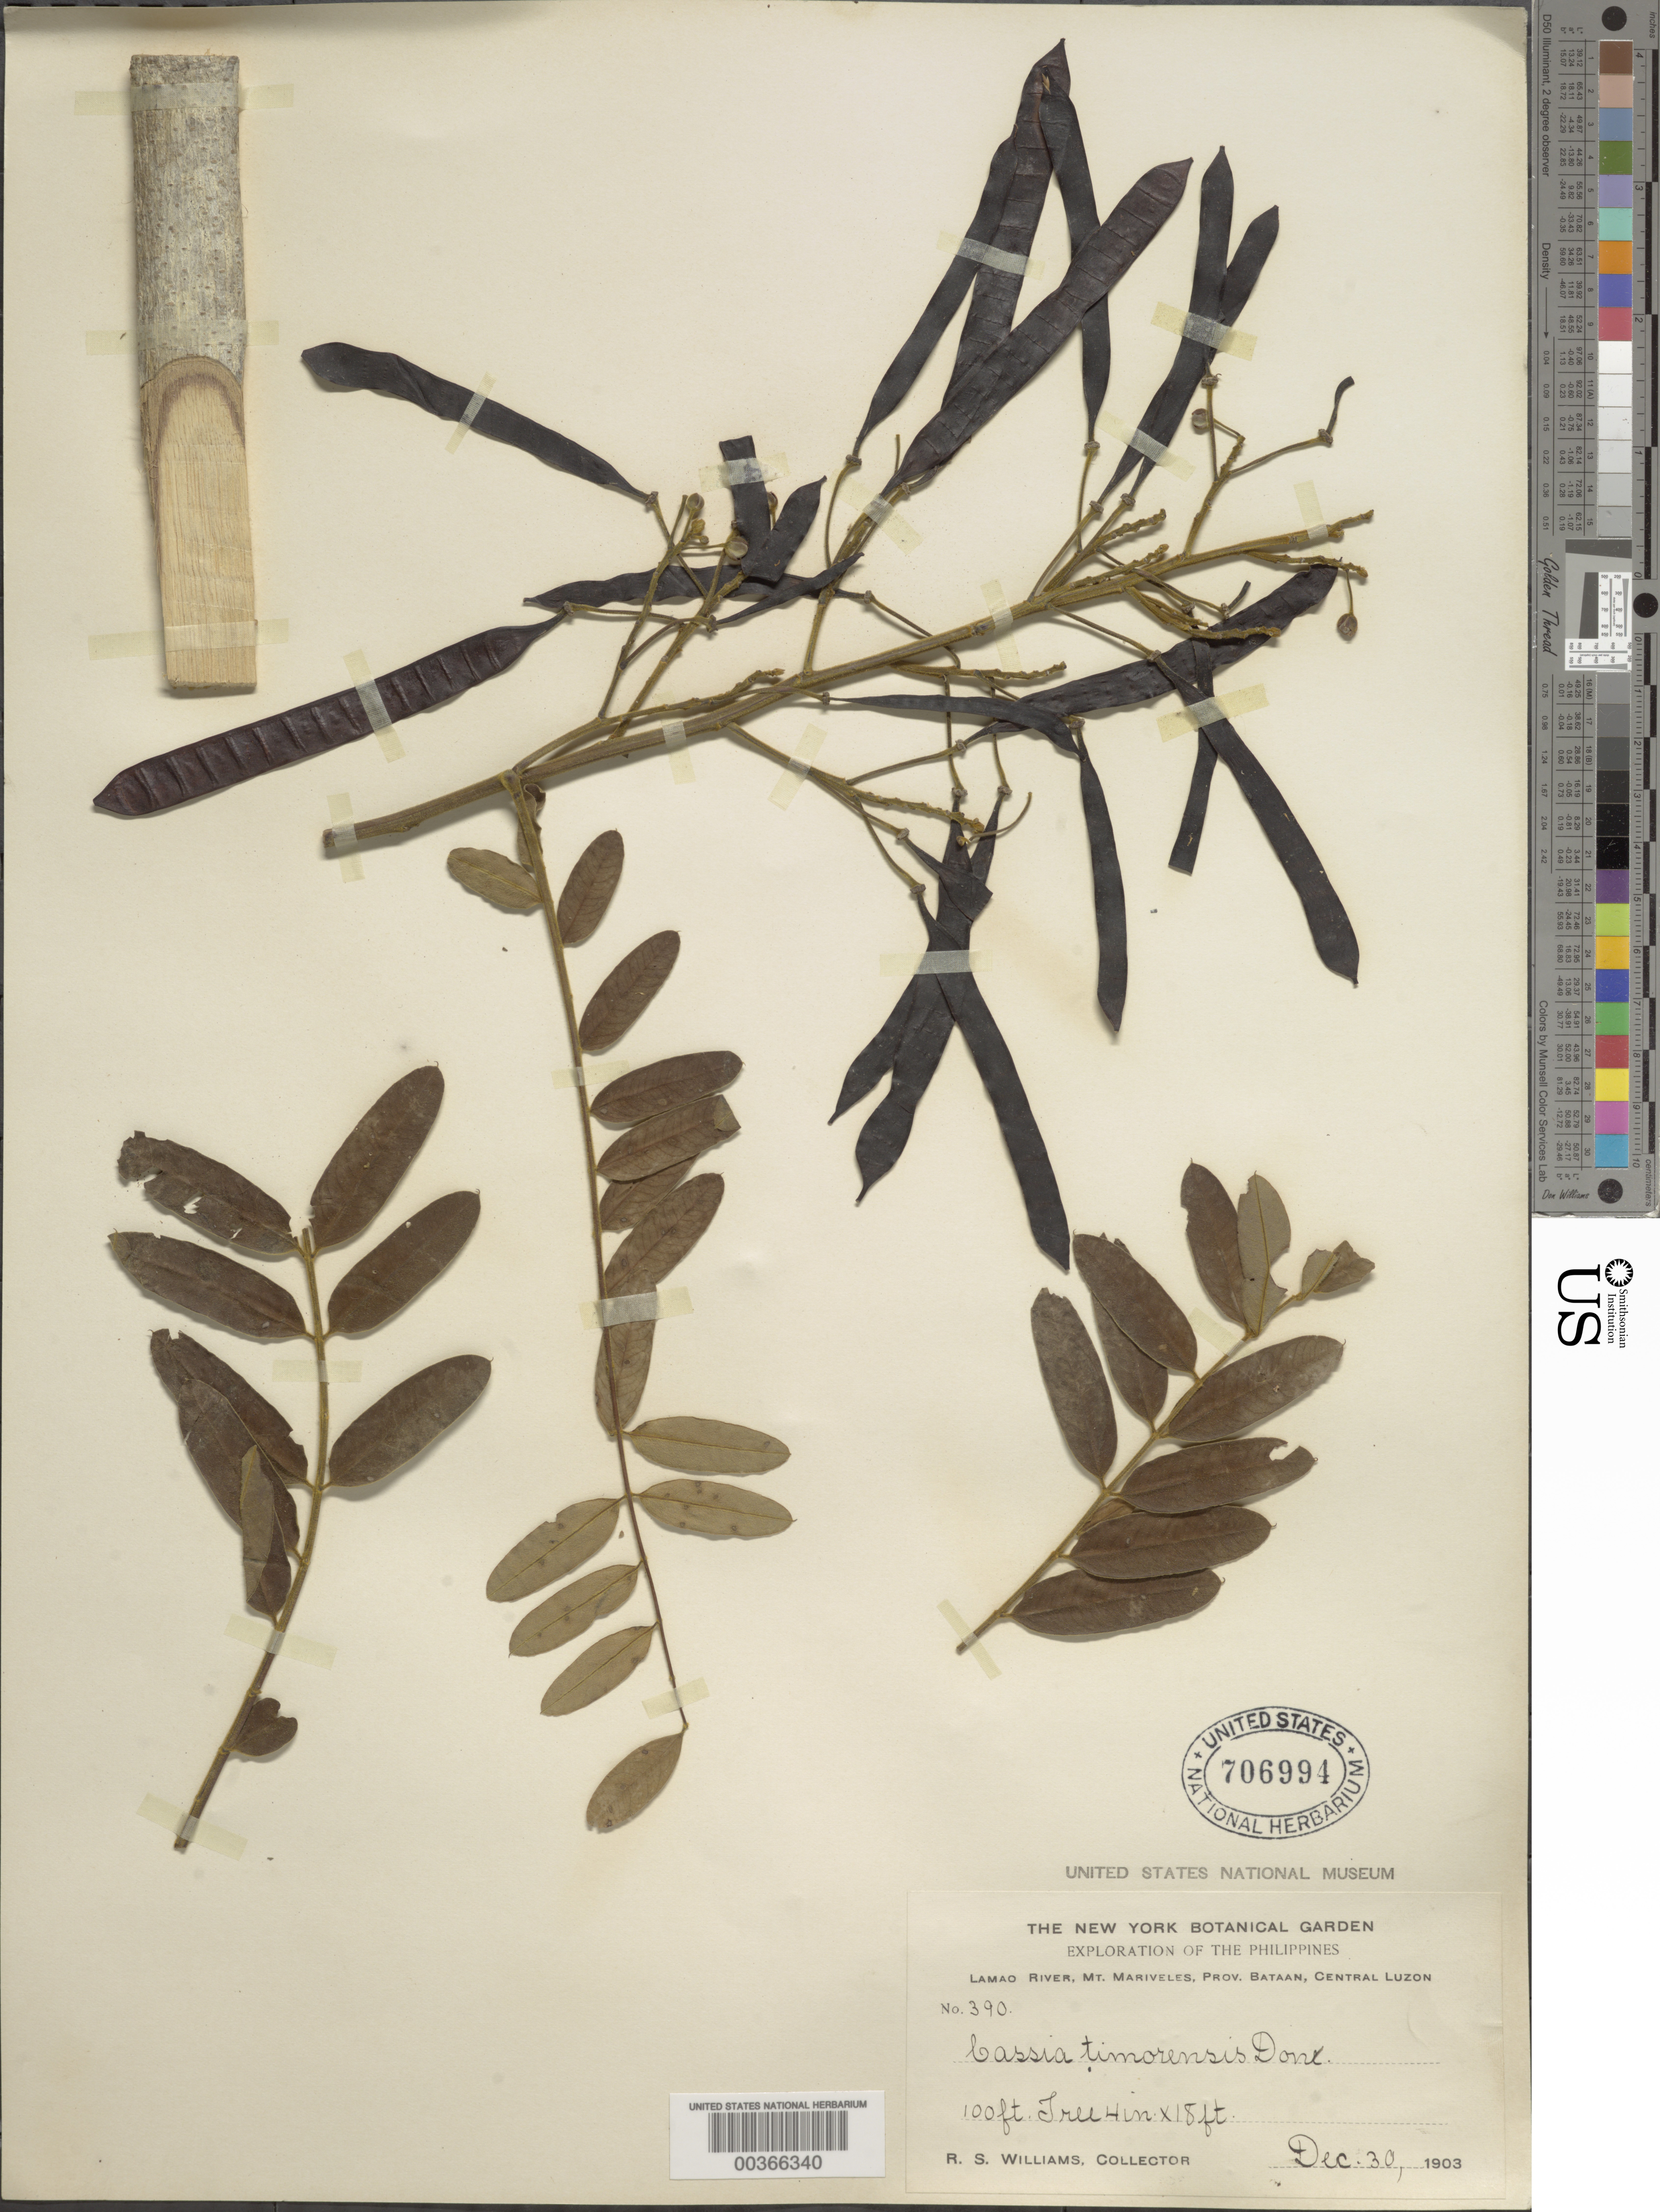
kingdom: Plantae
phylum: Tracheophyta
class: Magnoliopsida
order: Fabales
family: Fabaceae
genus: Senna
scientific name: Senna timorensis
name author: (DC.) H.S. Irwin & Barneby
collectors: R. S. Williams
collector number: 390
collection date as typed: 30 Dec 1903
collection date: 1903-12-30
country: Philippines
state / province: Central Luzon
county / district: Bataan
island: Luzon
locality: Lamao River, Mt. Mariveles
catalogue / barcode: US 706994